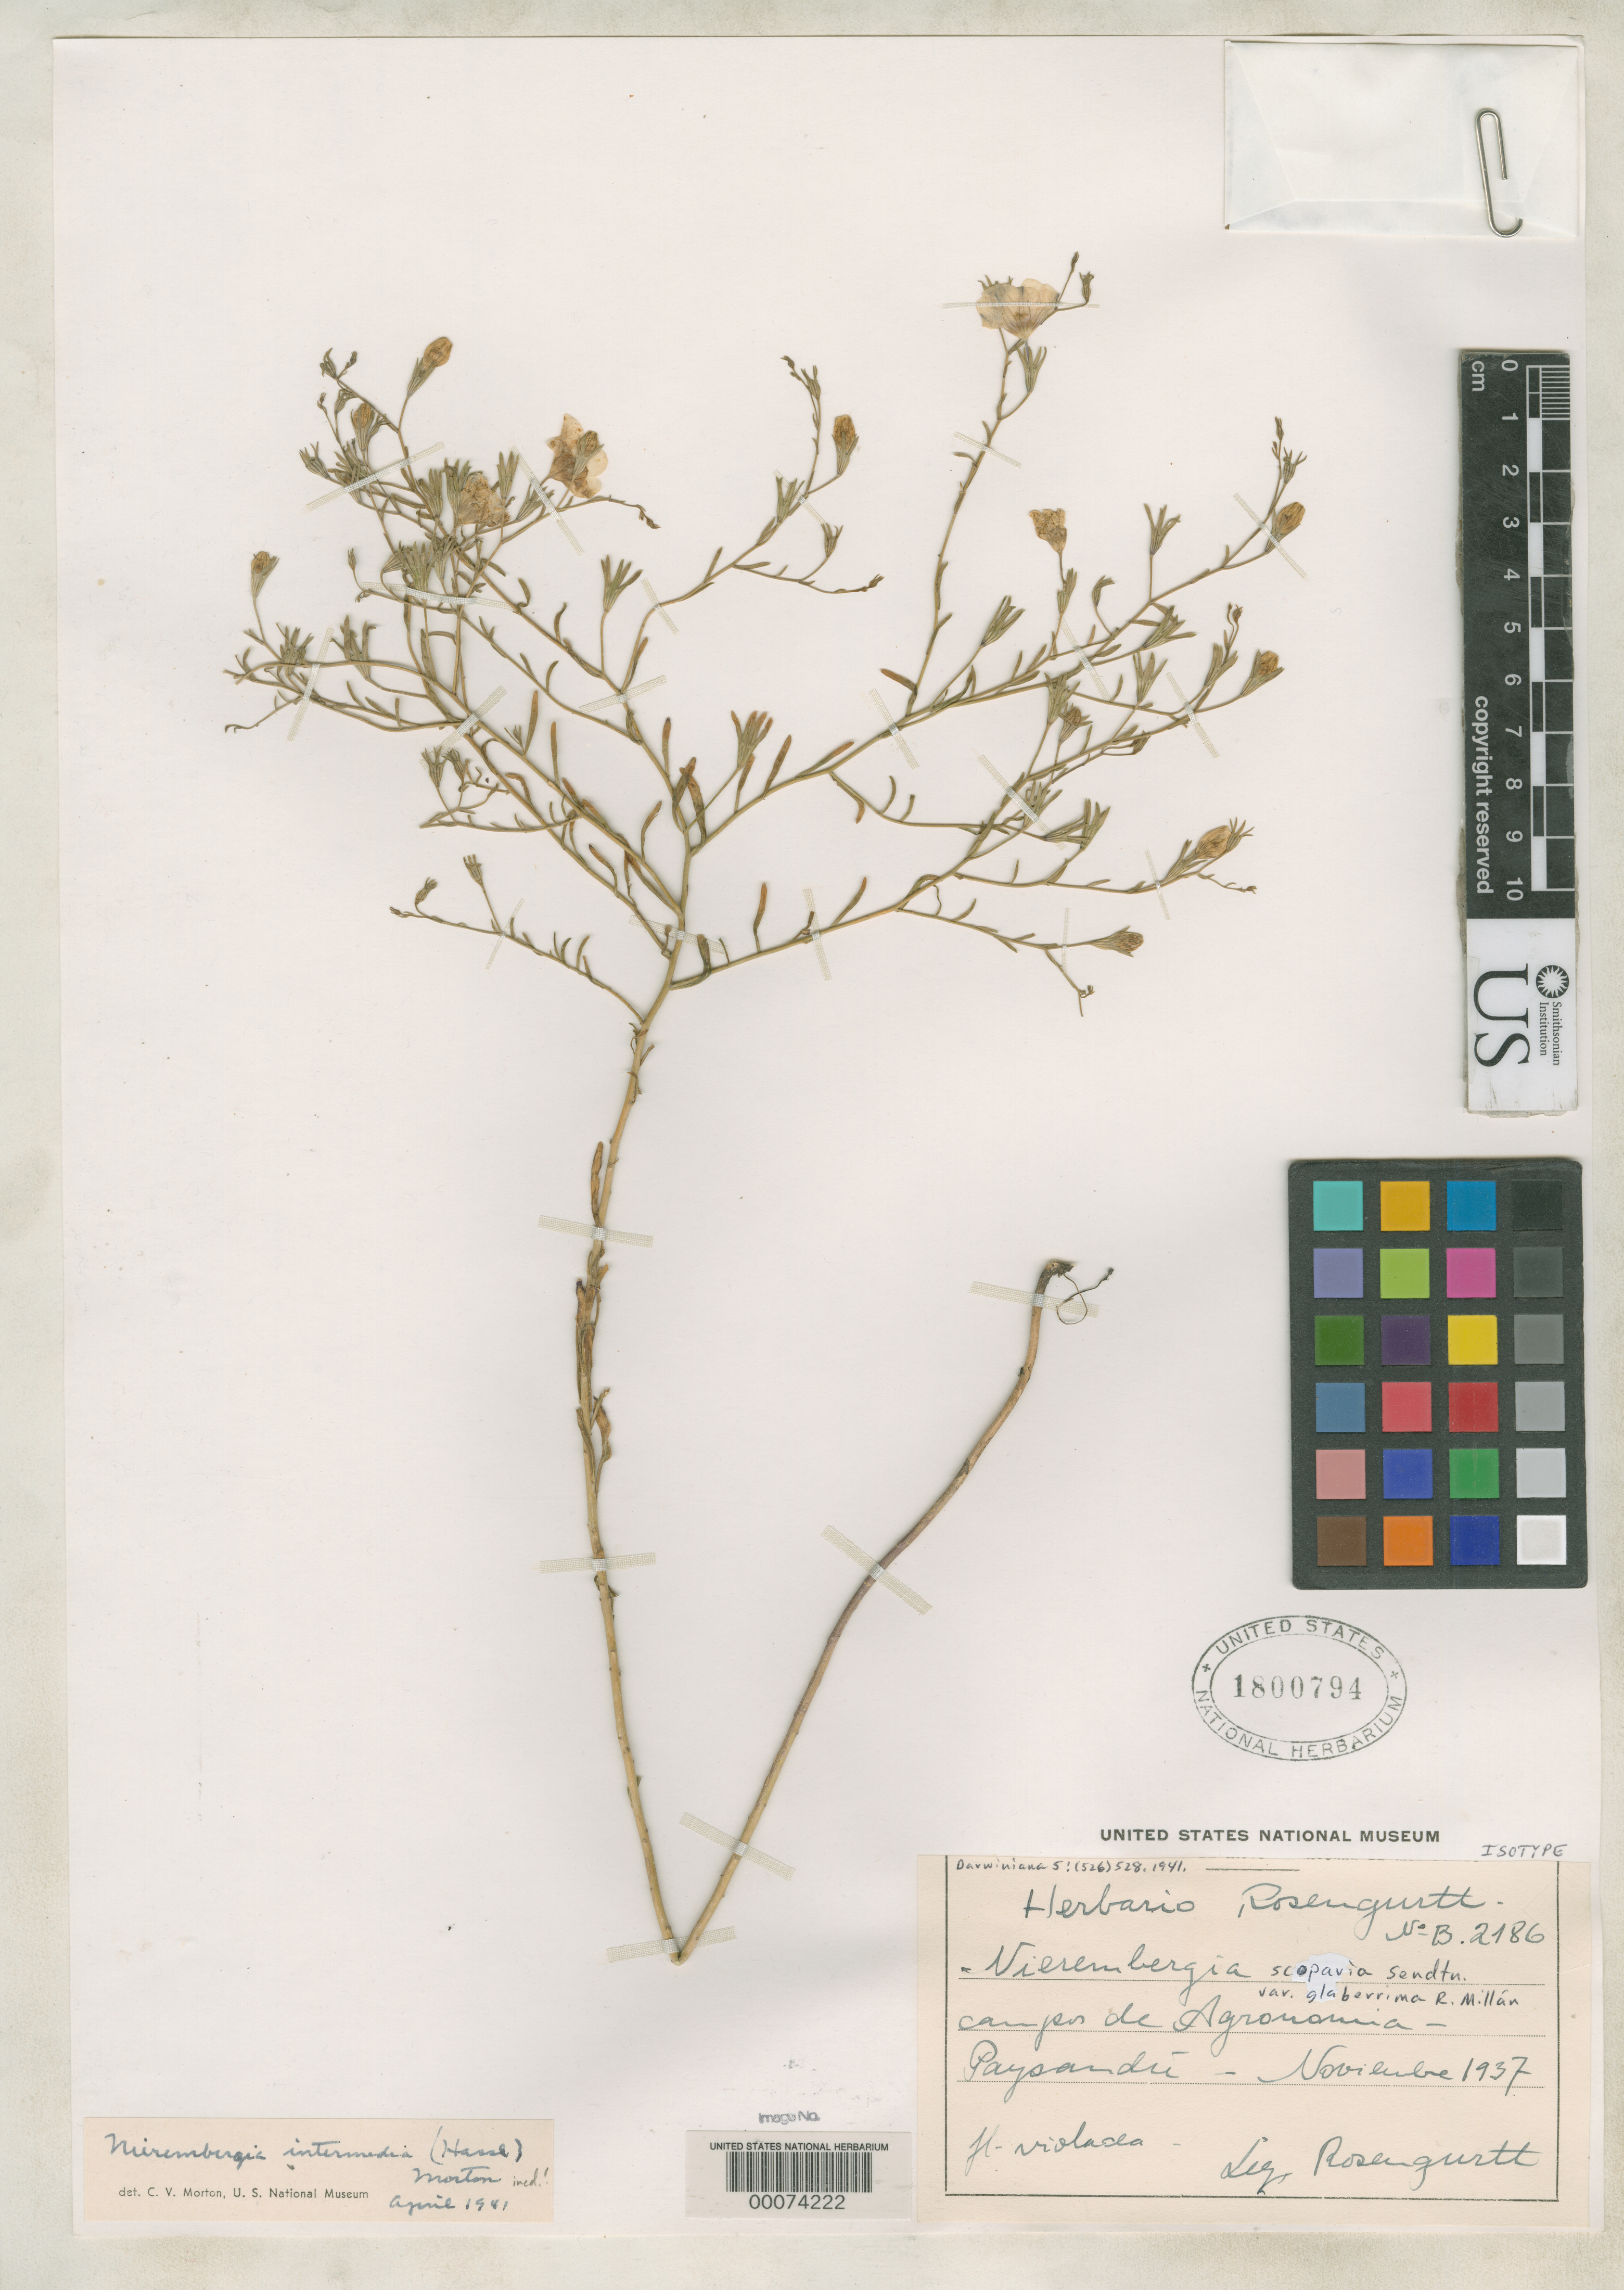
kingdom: Plantae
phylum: Tracheophyta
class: Magnoliopsida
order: Solanales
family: Solanaceae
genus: Nierembergia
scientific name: Nierembergia scoparia var. glaberrima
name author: Millan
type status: Isotype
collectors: B. Rosengurtt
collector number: B 2186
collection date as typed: Nov 1937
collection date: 1937-11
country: Uruguay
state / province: Paysandú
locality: Camp of Agronomia.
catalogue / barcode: US 1800794